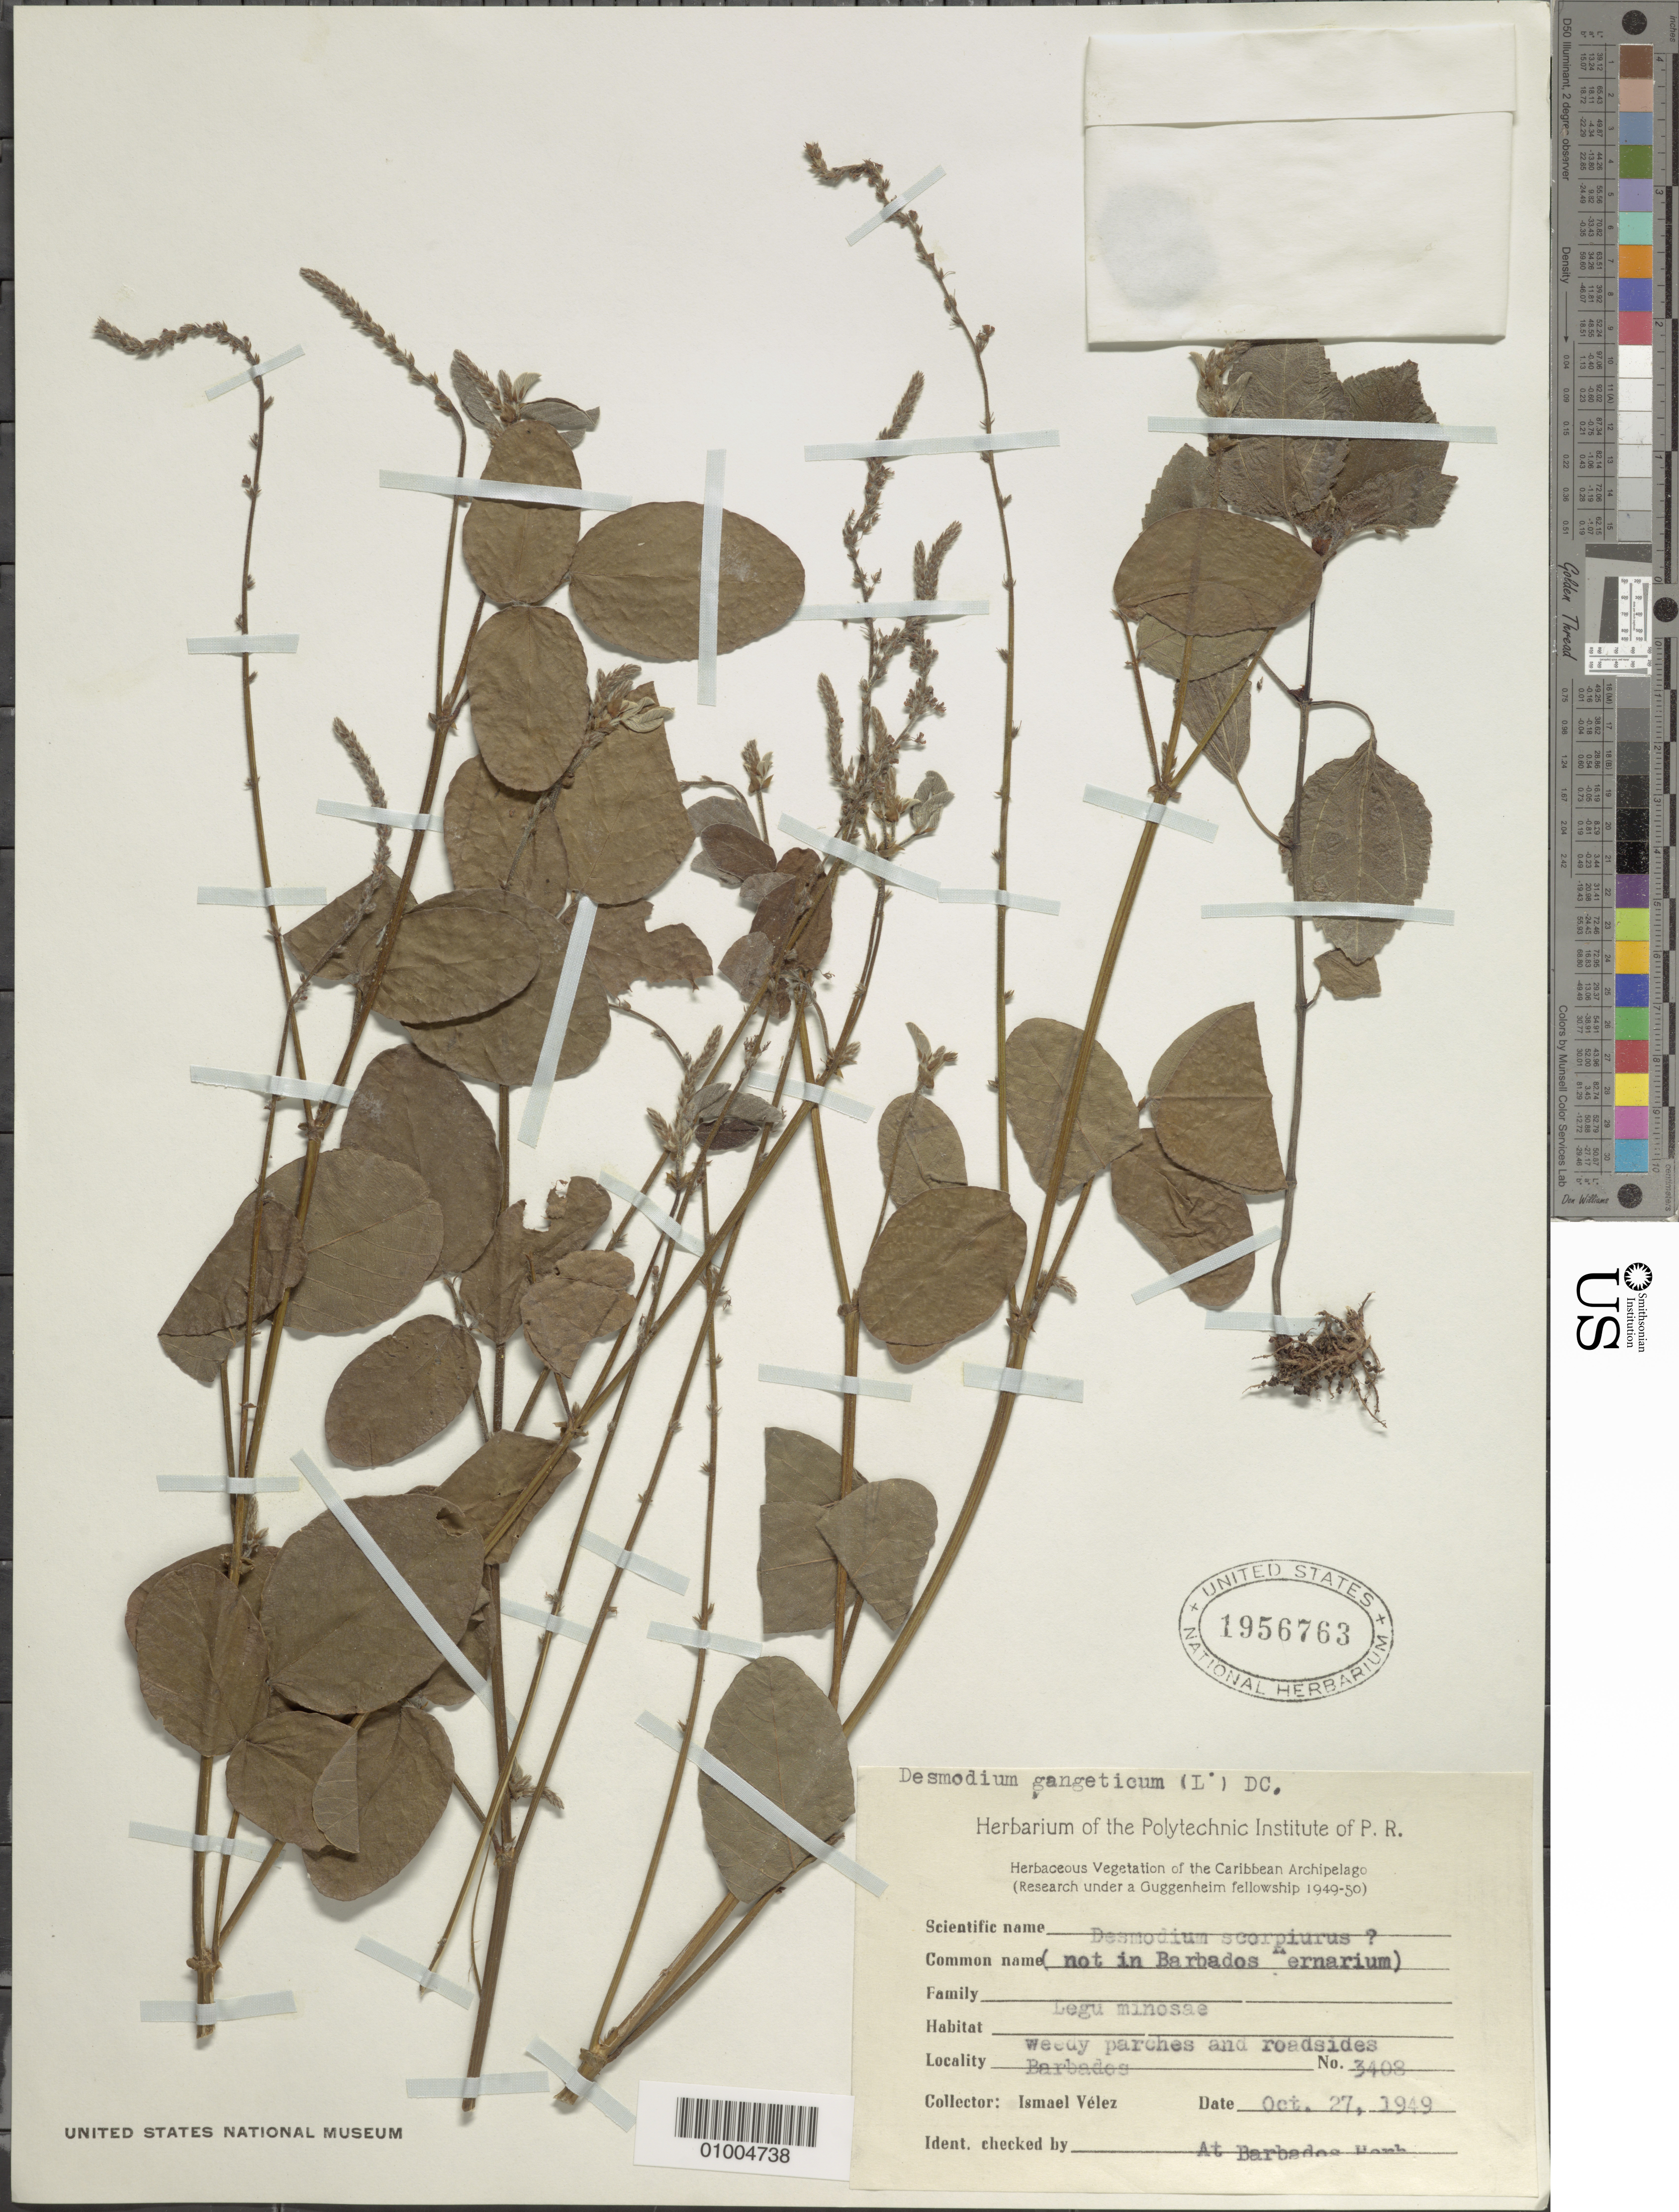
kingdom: Plantae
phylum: Tracheophyta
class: Magnoliopsida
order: Fabales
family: Fabaceae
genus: Desmodium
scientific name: Desmodium gangeticum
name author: (L.) DC.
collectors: I. Velez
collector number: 3408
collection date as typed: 27 Oct 1949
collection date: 1949-10-27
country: Barbados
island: Barbados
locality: Legu Minosae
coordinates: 0 N, 0 E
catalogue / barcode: US 1956763